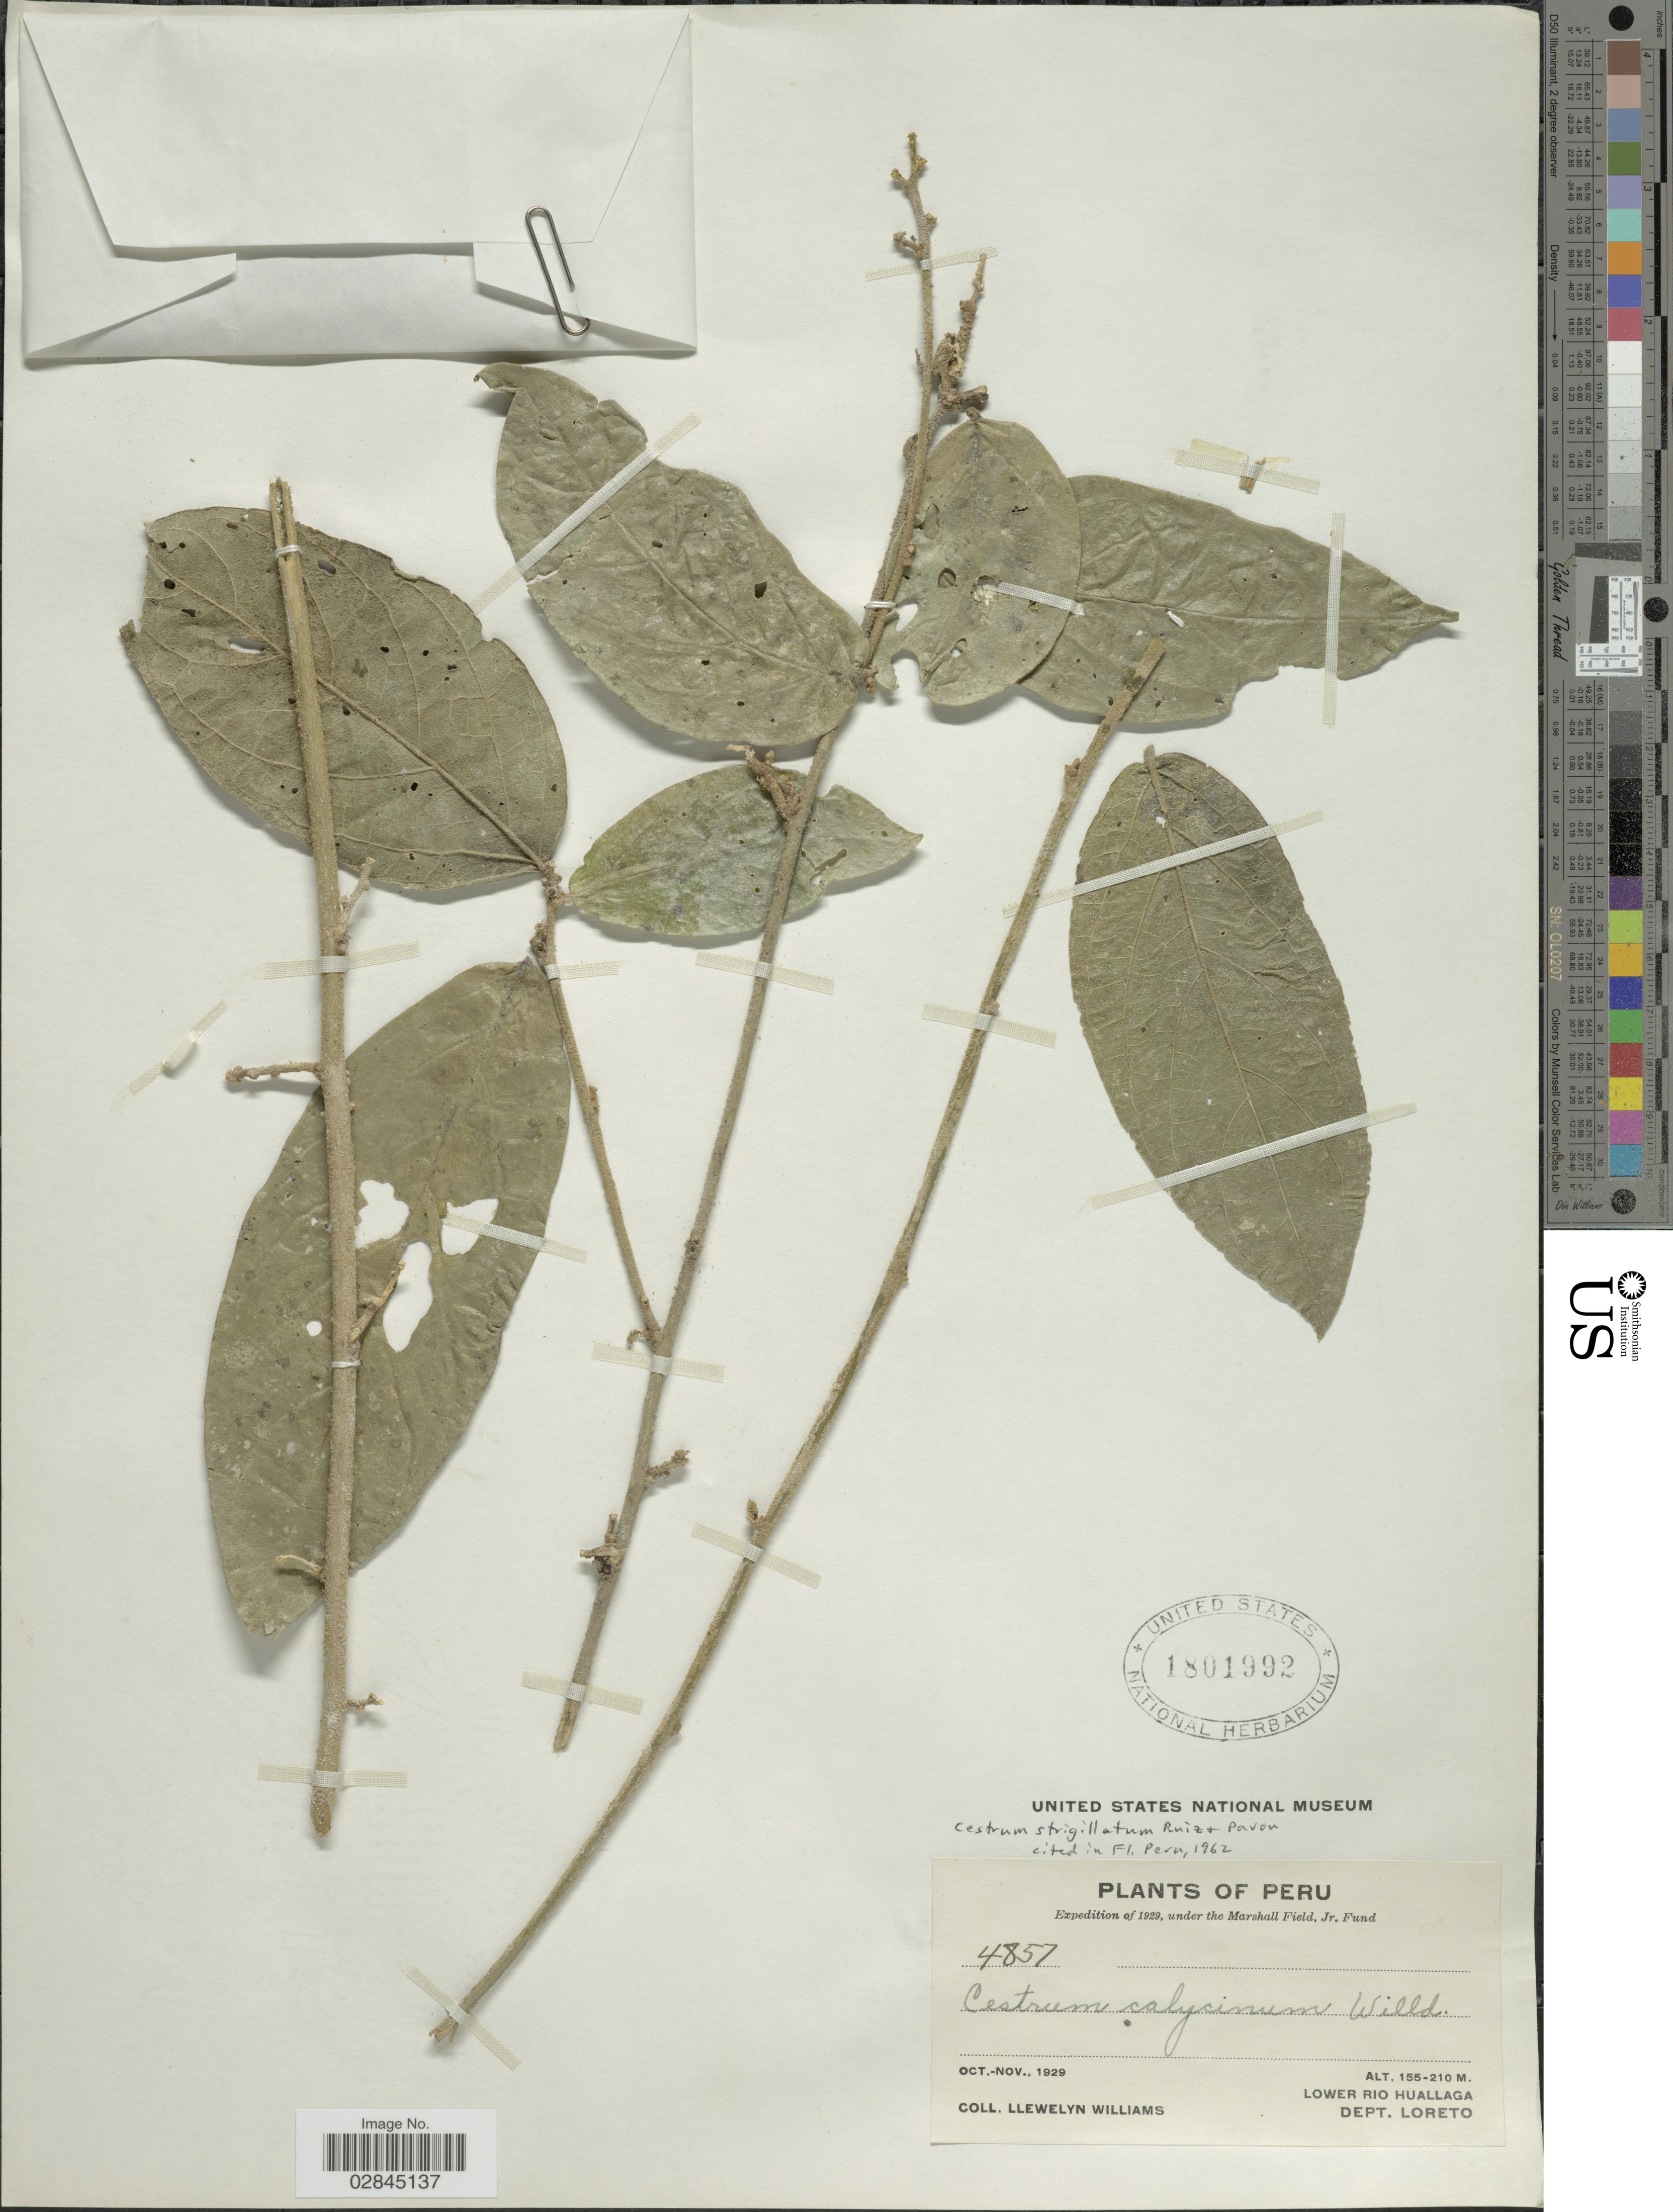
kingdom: Plantae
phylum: Tracheophyta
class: Magnoliopsida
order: Solanales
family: Solanaceae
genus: Cestrum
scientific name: Cestrum strigilatum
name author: Ruiz & Pav.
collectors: Ll. Williams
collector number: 4857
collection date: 1929-10/1929-11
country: Peru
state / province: Loreto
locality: Lower Rio Huallaga. Dept. Loreto.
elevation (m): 155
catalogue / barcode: US 1801992